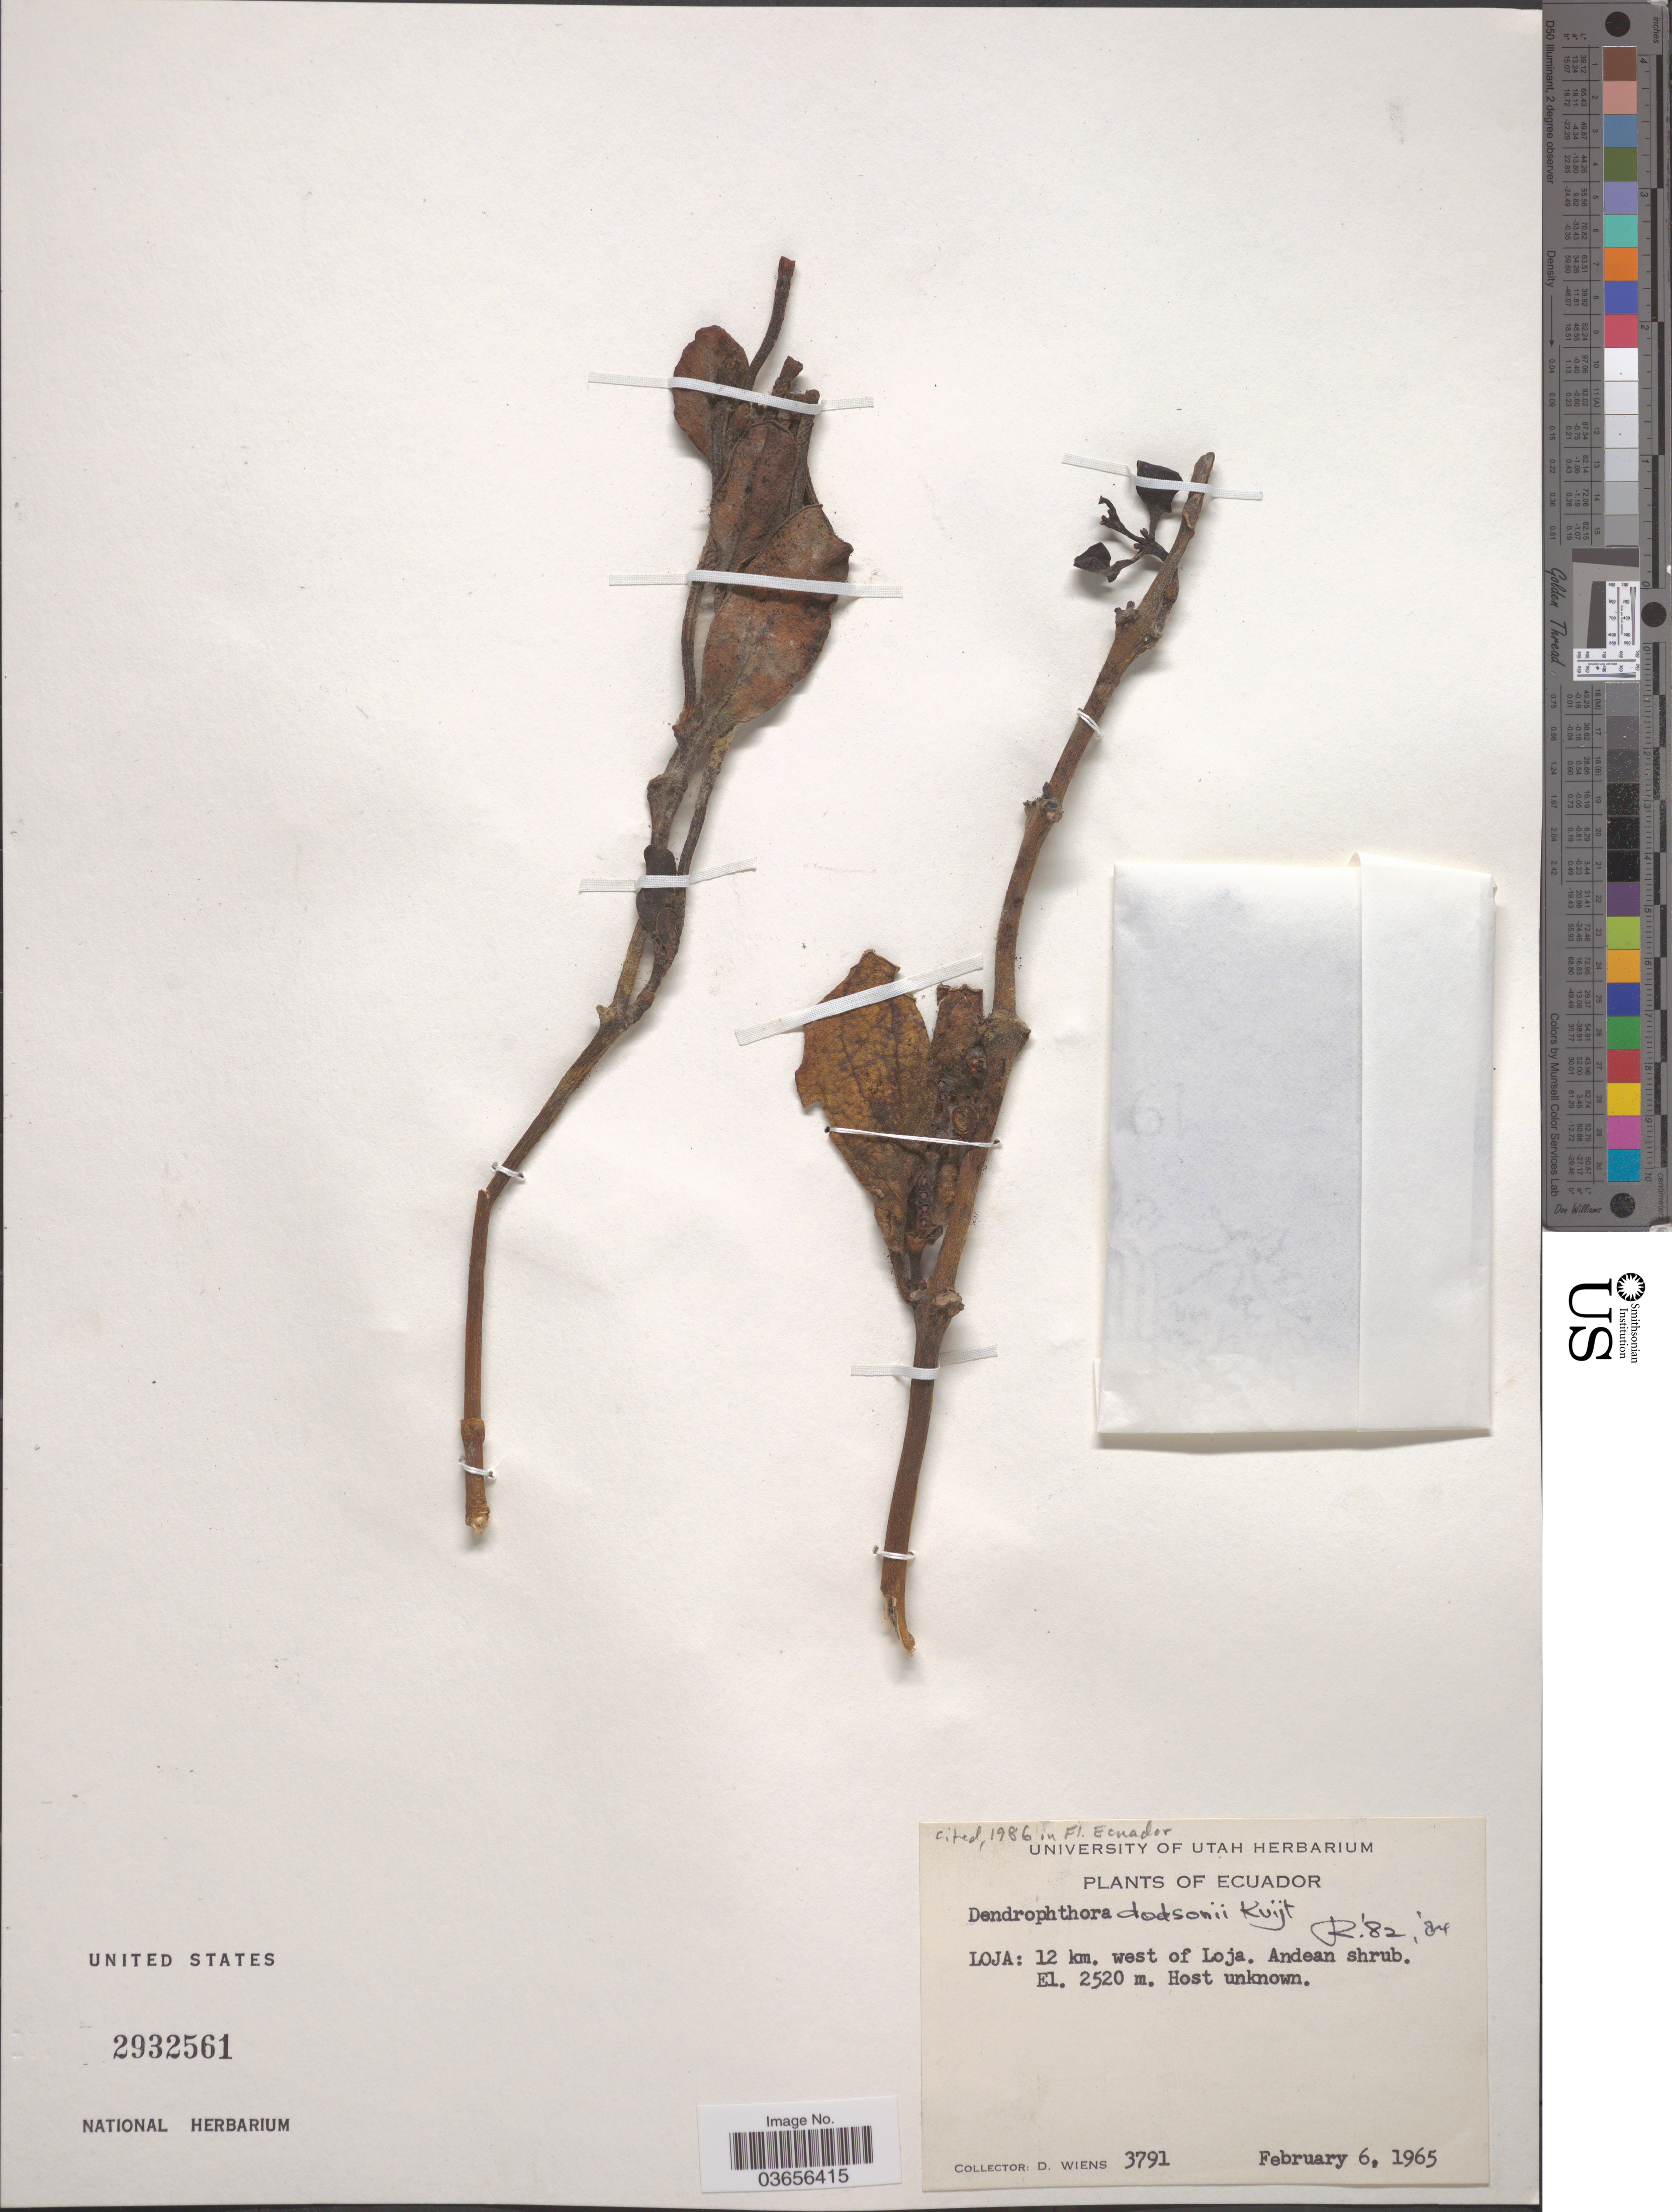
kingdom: Plantae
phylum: Tracheophyta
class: Magnoliopsida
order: Santalales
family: Viscaceae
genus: Dendrophthora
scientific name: Dendrophthora dodsonii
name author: Kuijt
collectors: D. Wiens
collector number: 3791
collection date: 1965-02-06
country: Ecuador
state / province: Loja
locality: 12 km. west of Loja.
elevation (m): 2520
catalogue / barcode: US 2932561